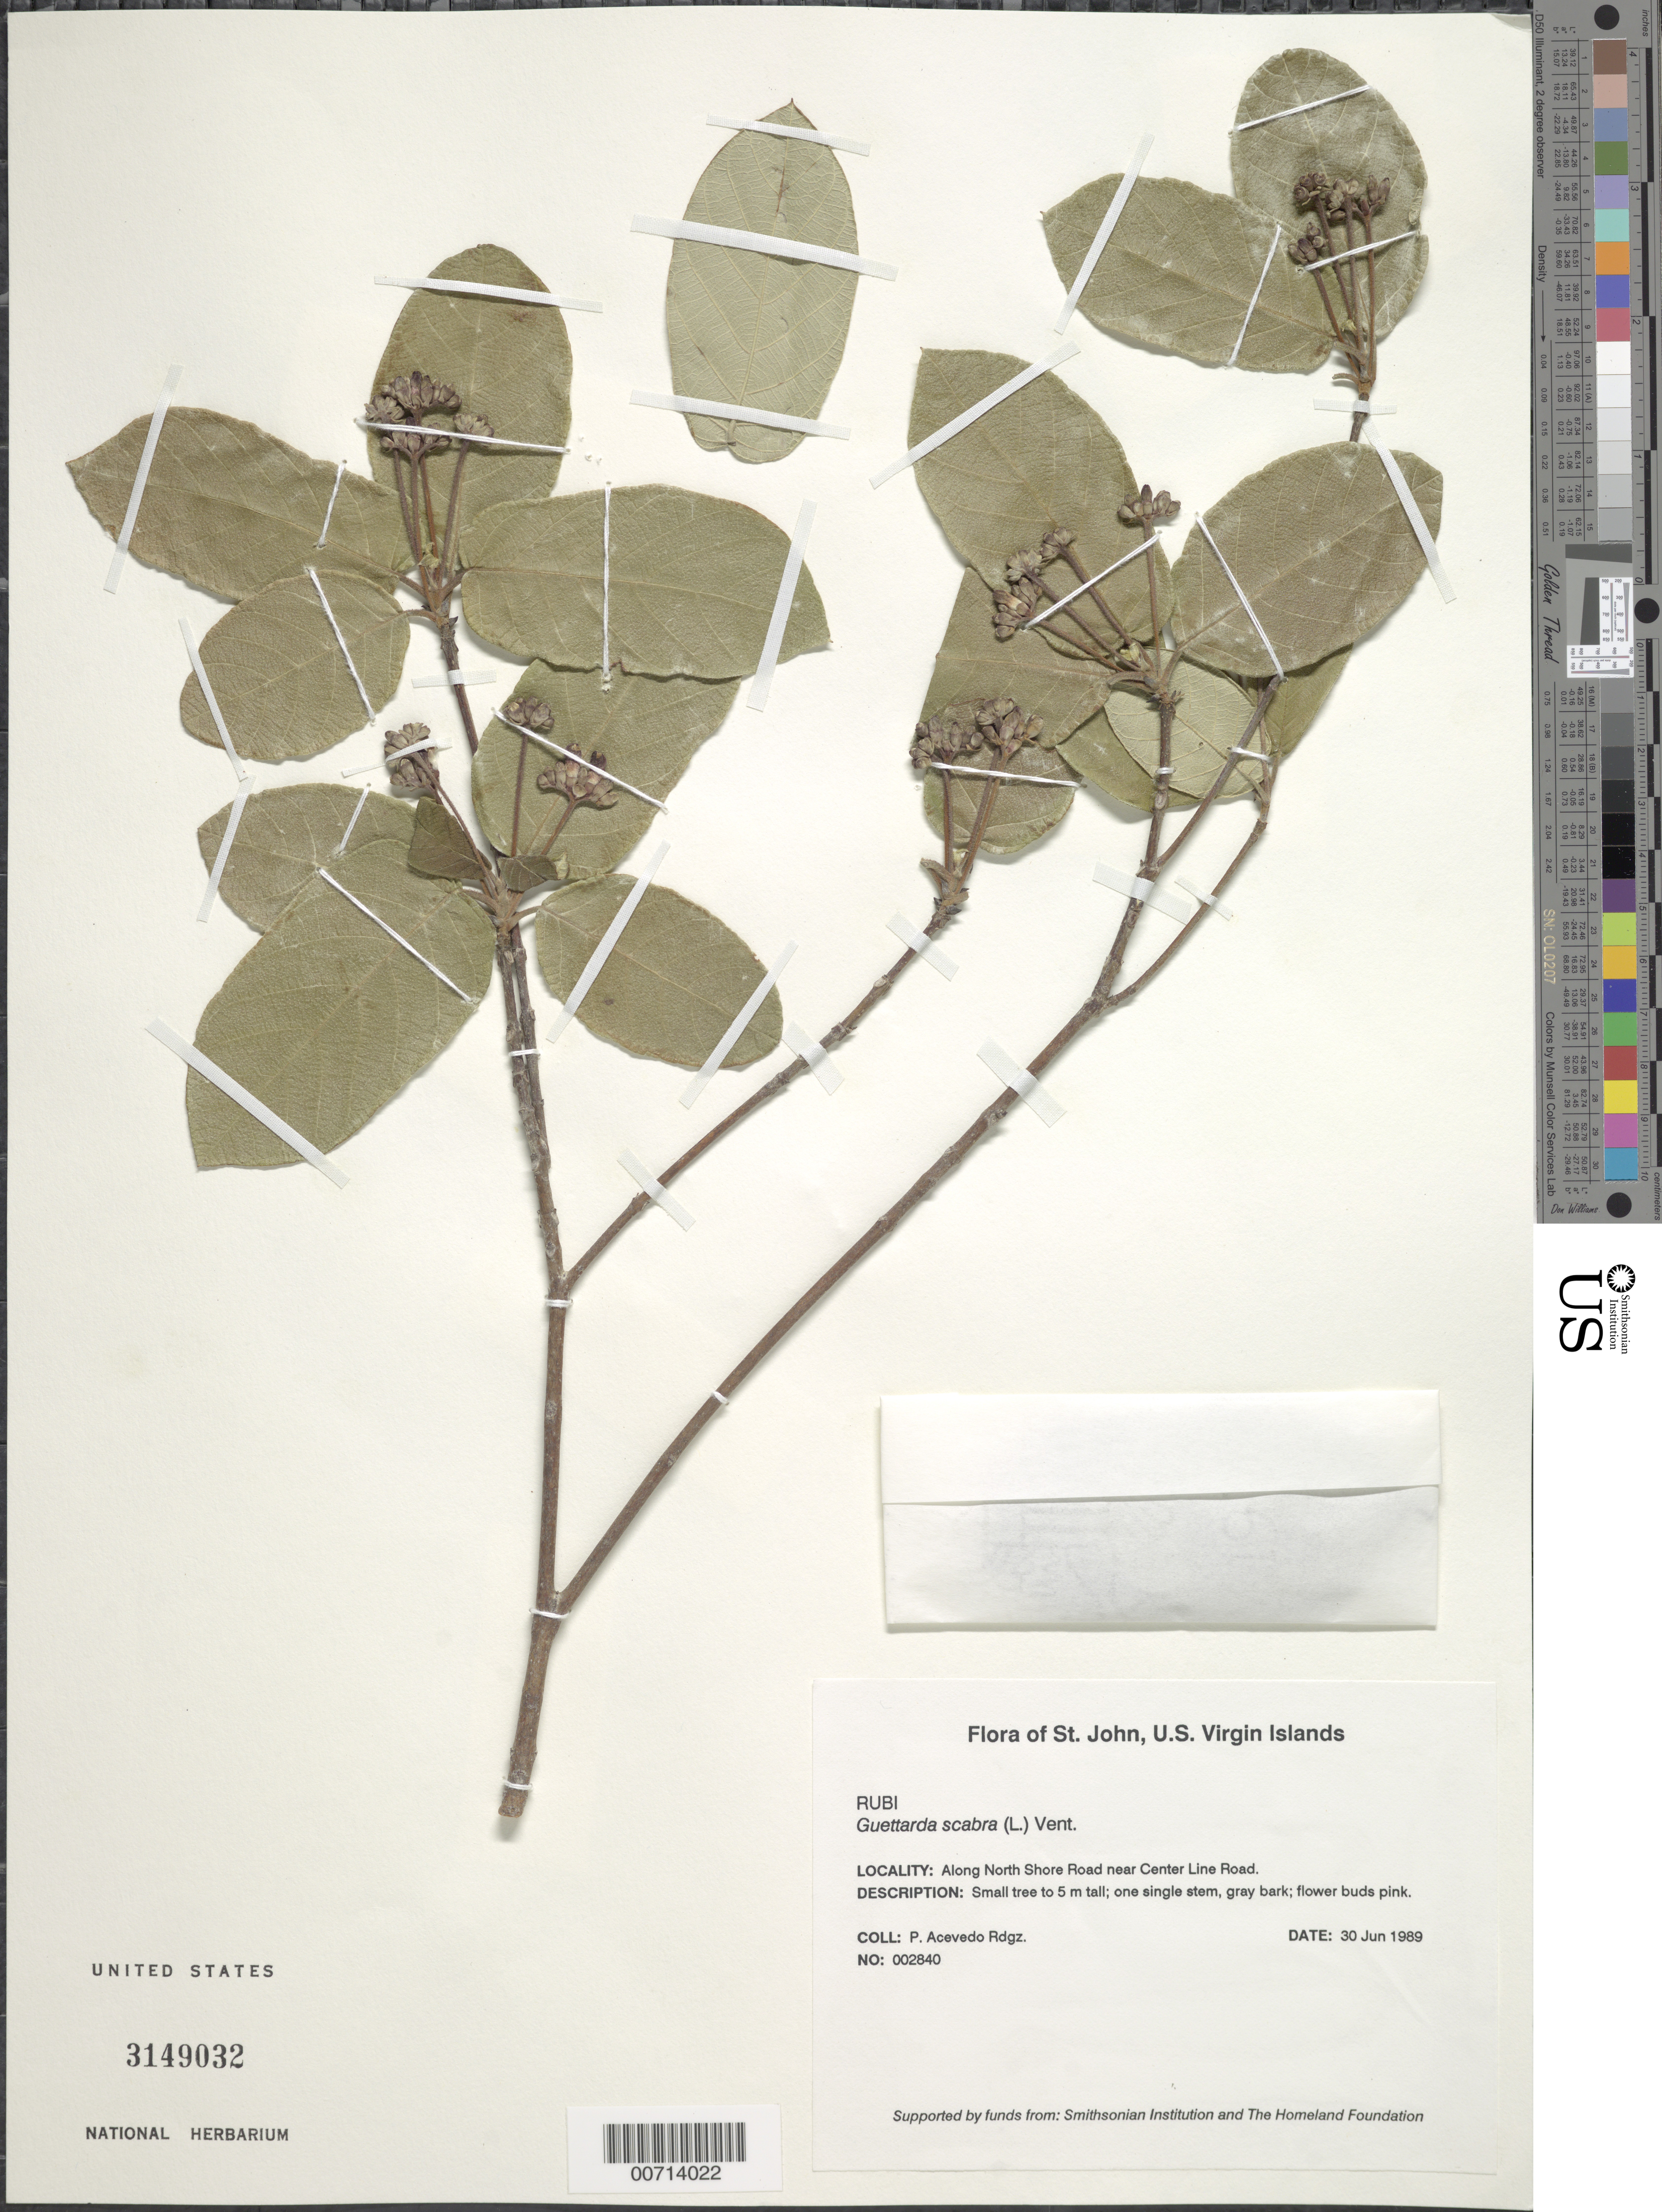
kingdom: Plantae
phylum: Tracheophyta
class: Magnoliopsida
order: Gentianales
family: Rubiaceae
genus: Guettarda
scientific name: Guettarda scabra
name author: (L.) Vent.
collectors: P. Acevedo-Rodr.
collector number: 2840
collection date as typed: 30 Jun 1989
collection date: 1989-06-30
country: U.S. Virgin Islands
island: St. John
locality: Maho Bay Quarter, along North Shore Road near Center Line Road.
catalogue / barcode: US 3149032